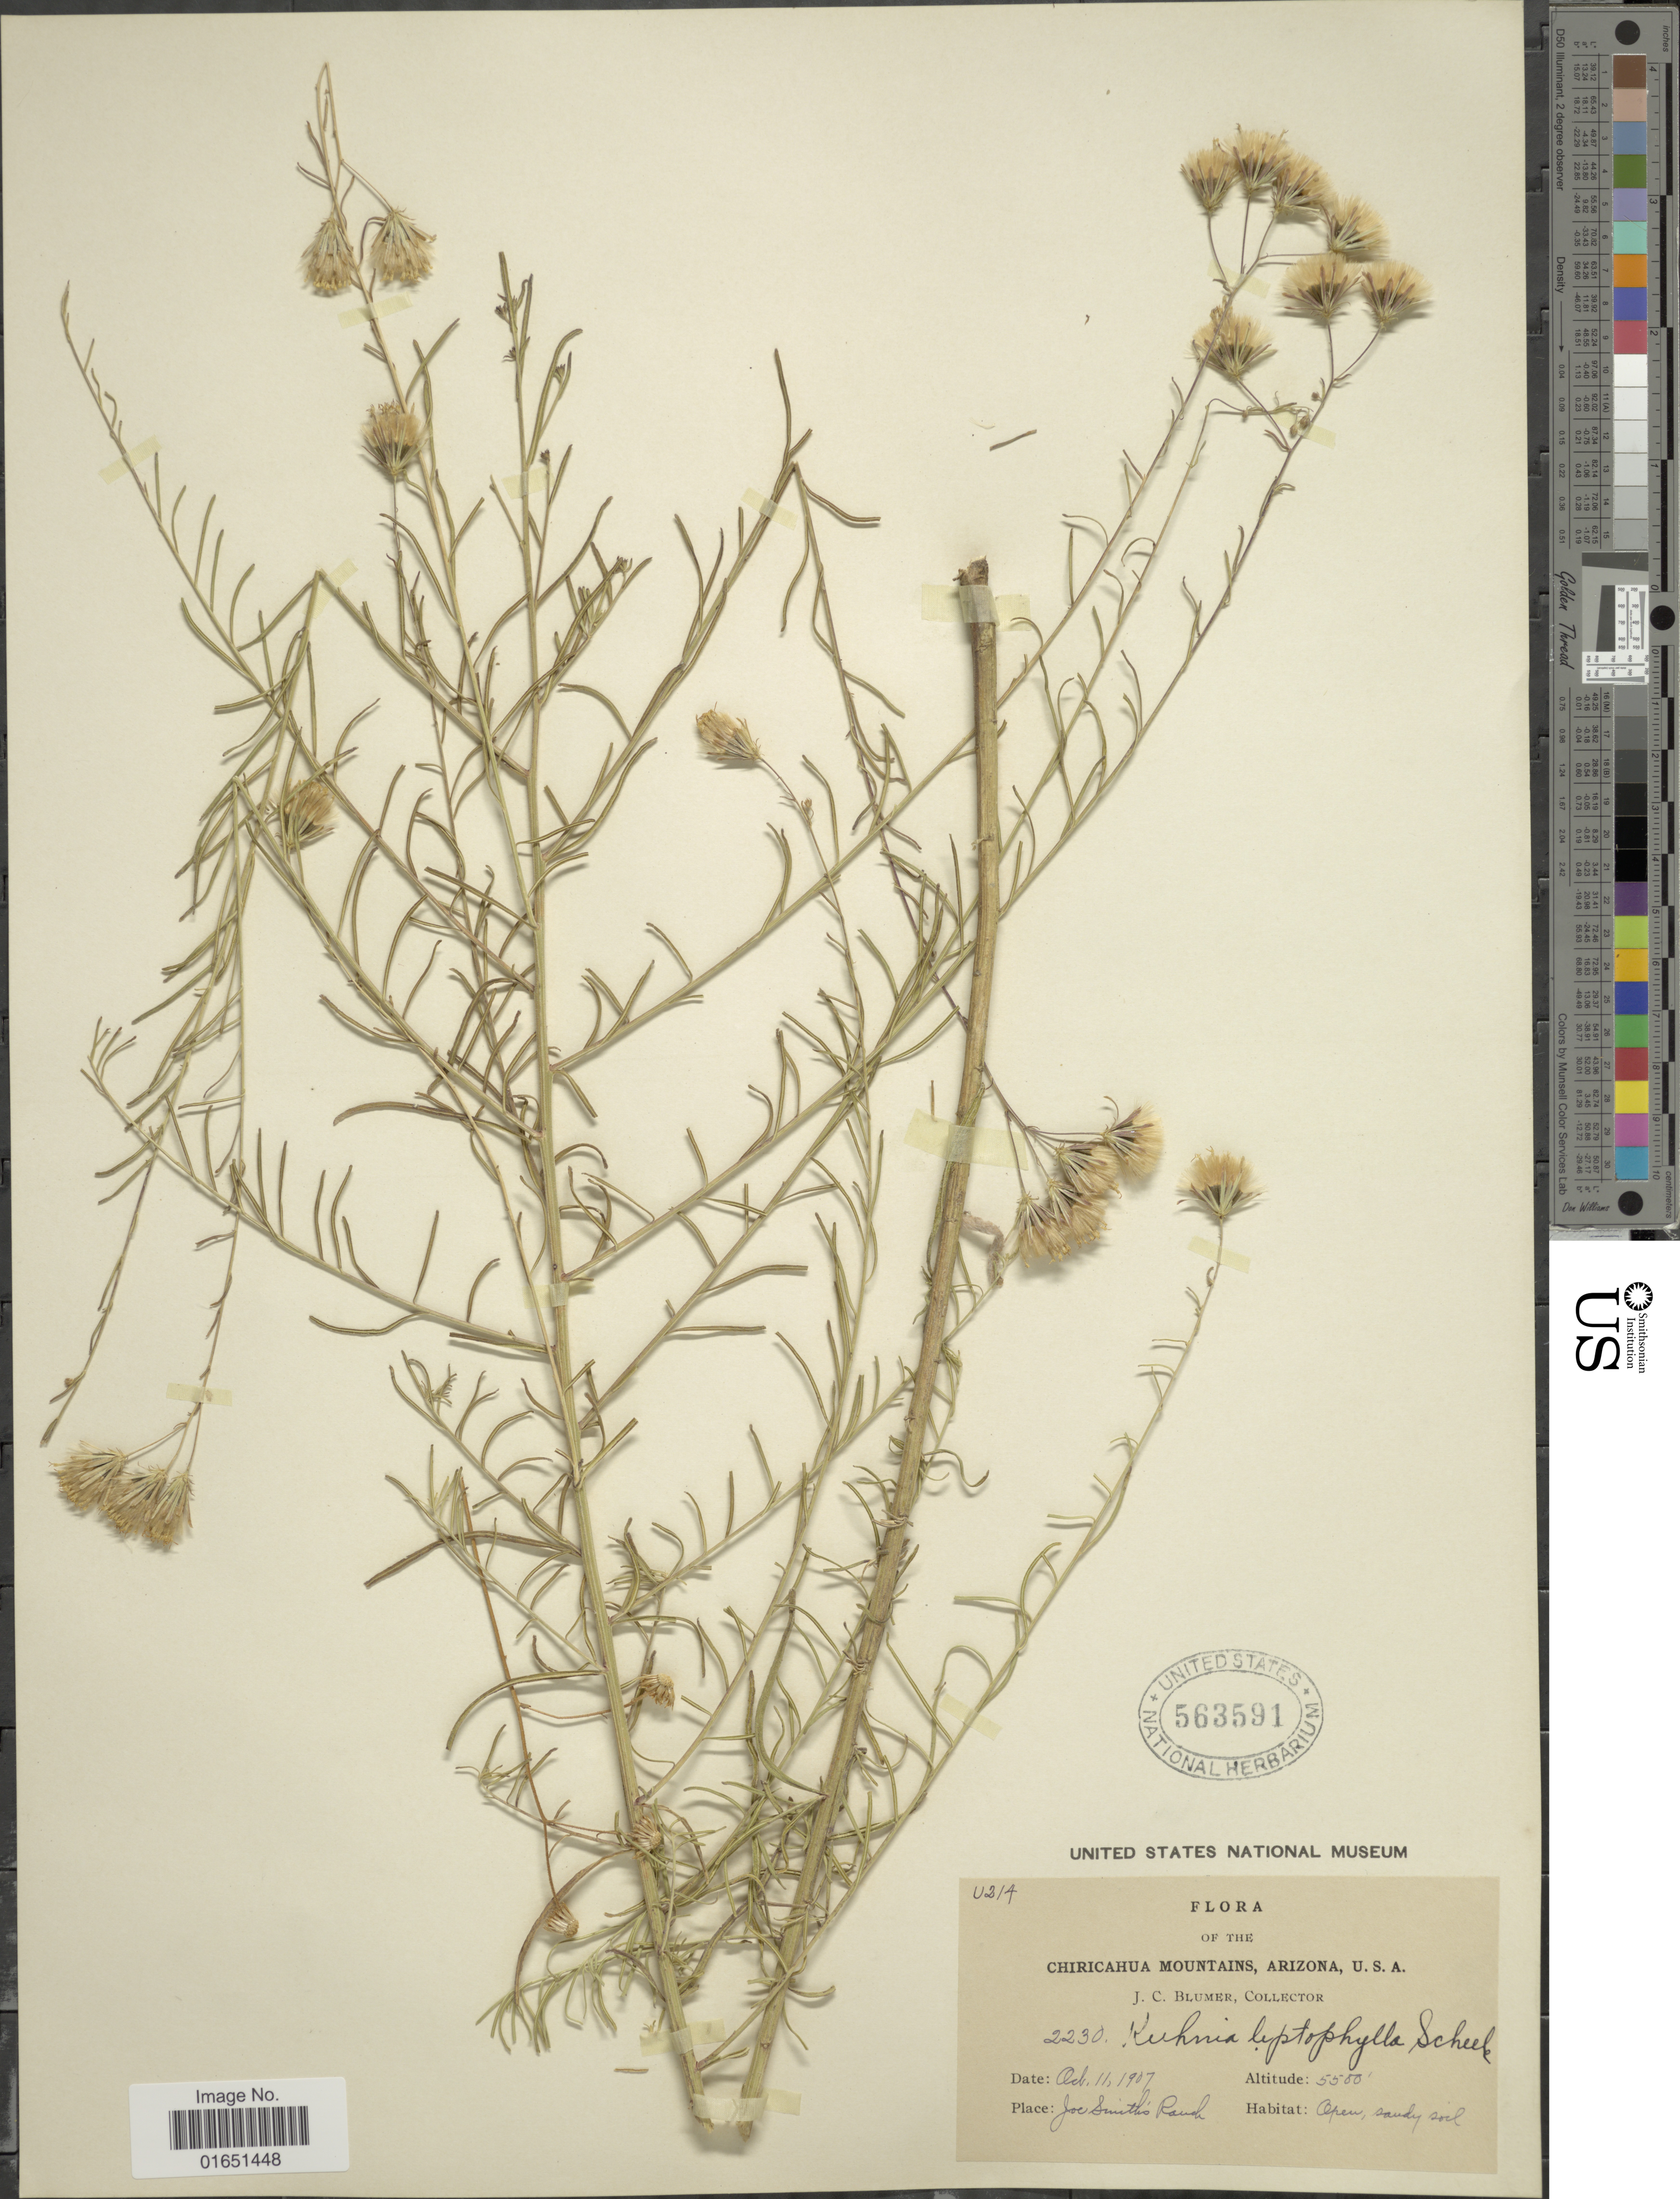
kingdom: Plantae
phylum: Tracheophyta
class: Magnoliopsida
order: Asterales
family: Asteraceae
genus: Brickellia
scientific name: Brickellia rosmarinifolia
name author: (Vent.) W.A. Weber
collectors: J. C. Blumer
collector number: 2230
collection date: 1907-10-11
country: United States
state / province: Arizona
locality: Chiricahua Mountains, JOe Smitho Ranch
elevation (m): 1676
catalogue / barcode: US 563591